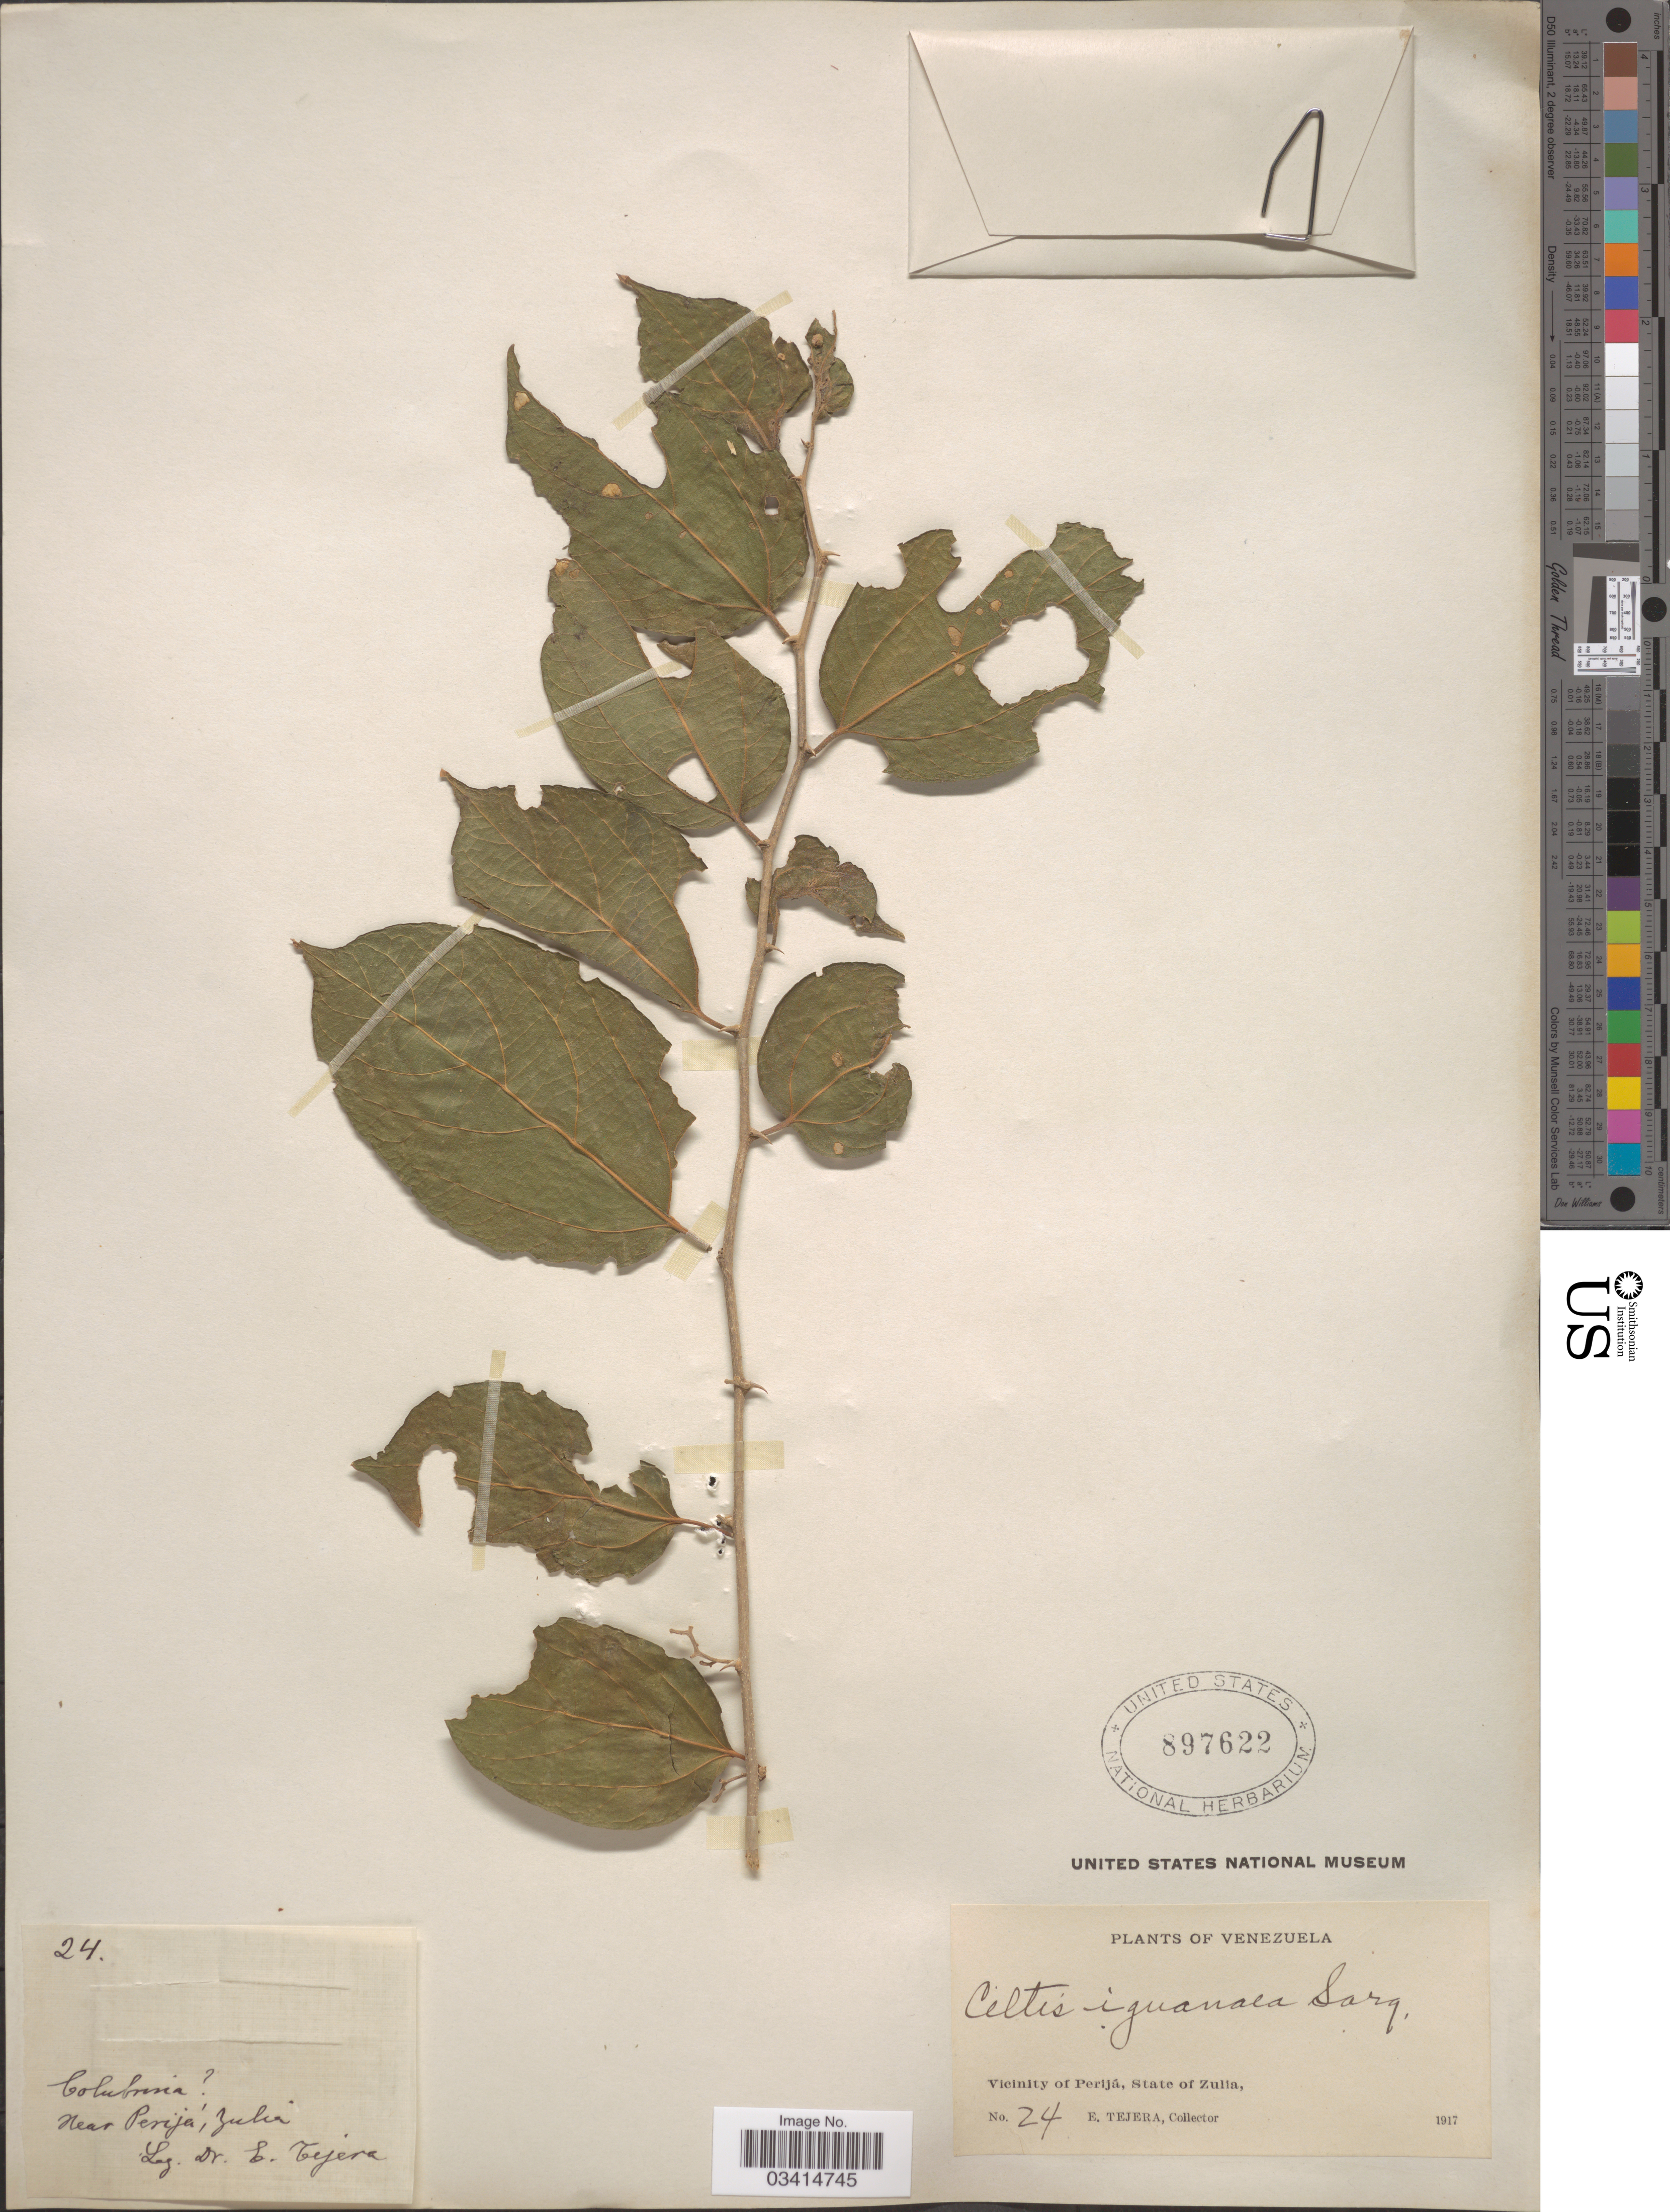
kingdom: Plantae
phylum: Tracheophyta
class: Magnoliopsida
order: Rosales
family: Cannabaceae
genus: Celtis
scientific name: Celtis iguanaea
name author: (Jacq.) Sarg.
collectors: E. Tejera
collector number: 24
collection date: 1917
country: Venezuela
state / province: Zulia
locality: Vicinity of Perijá. Near Perijá.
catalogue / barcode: US 897622